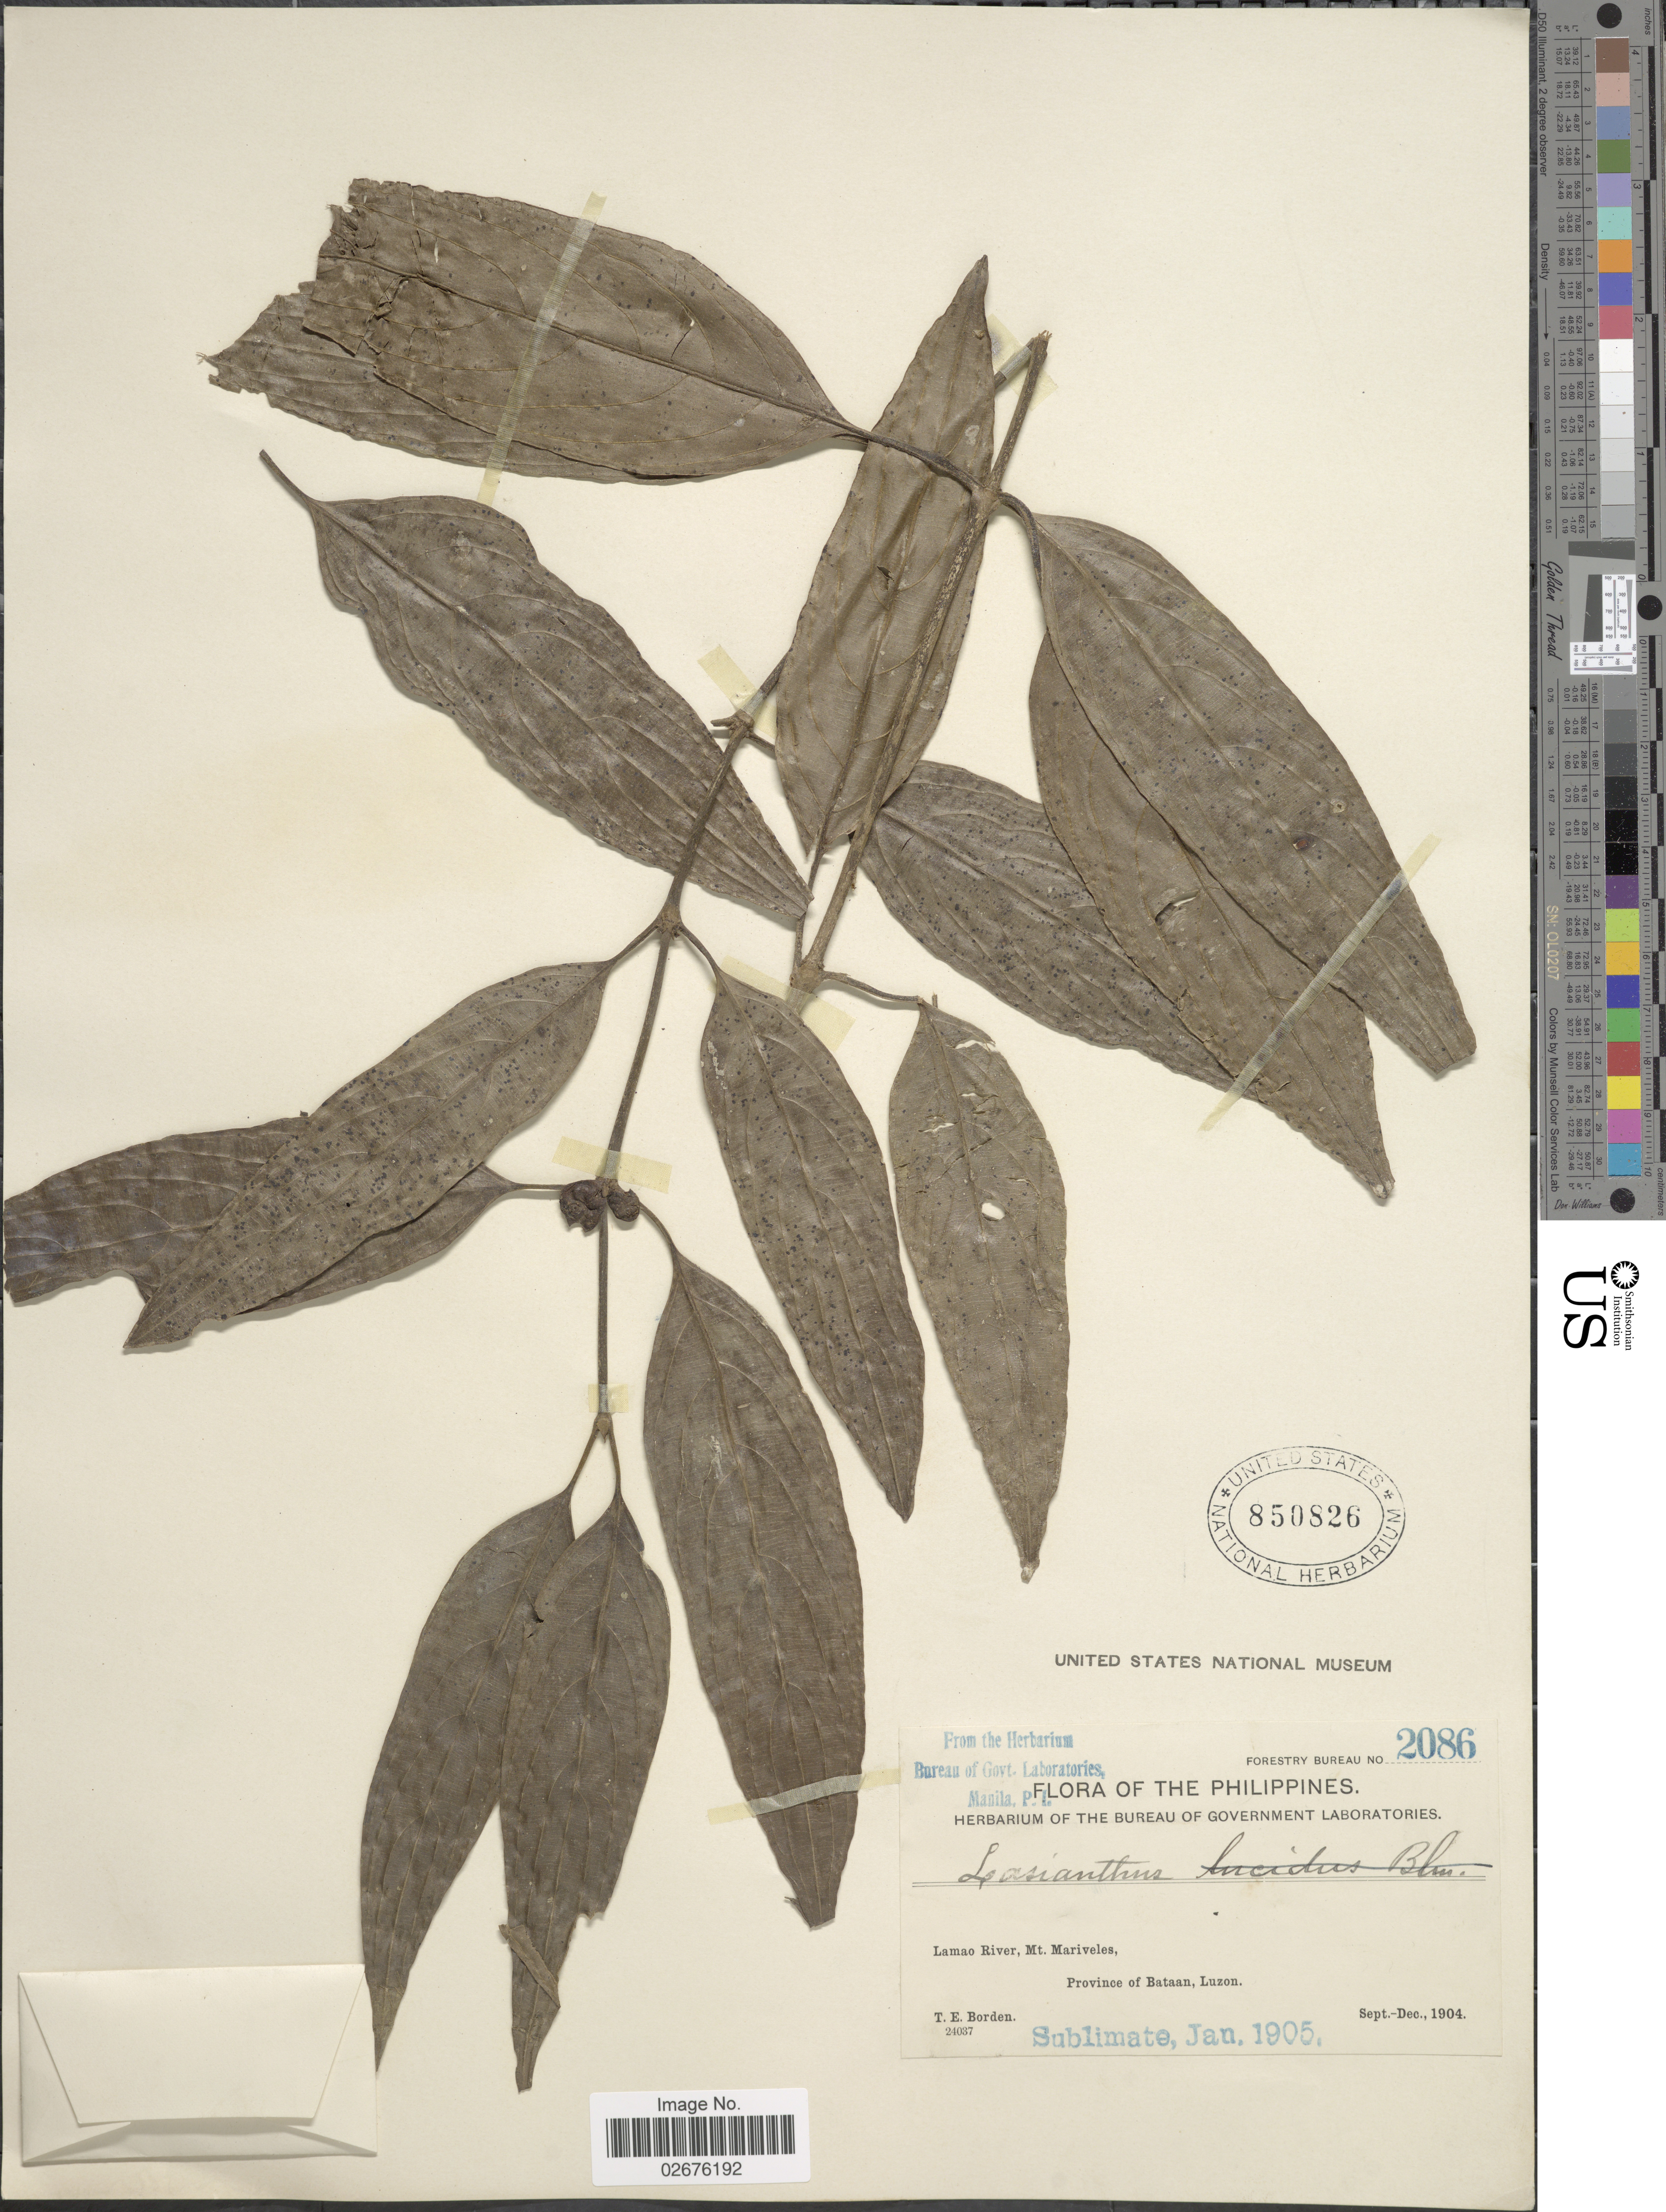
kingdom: Plantae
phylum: Tracheophyta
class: Magnoliopsida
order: Gentianales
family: Rubiaceae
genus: Lasianthus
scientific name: Lasianthus sp.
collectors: T. E. Borden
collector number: Forestry Bureau 2086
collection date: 1904-09/1904-12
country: Philippines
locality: Lamao River, Mt. Mariveles, Province of Bataan, Luzon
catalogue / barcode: US 850826